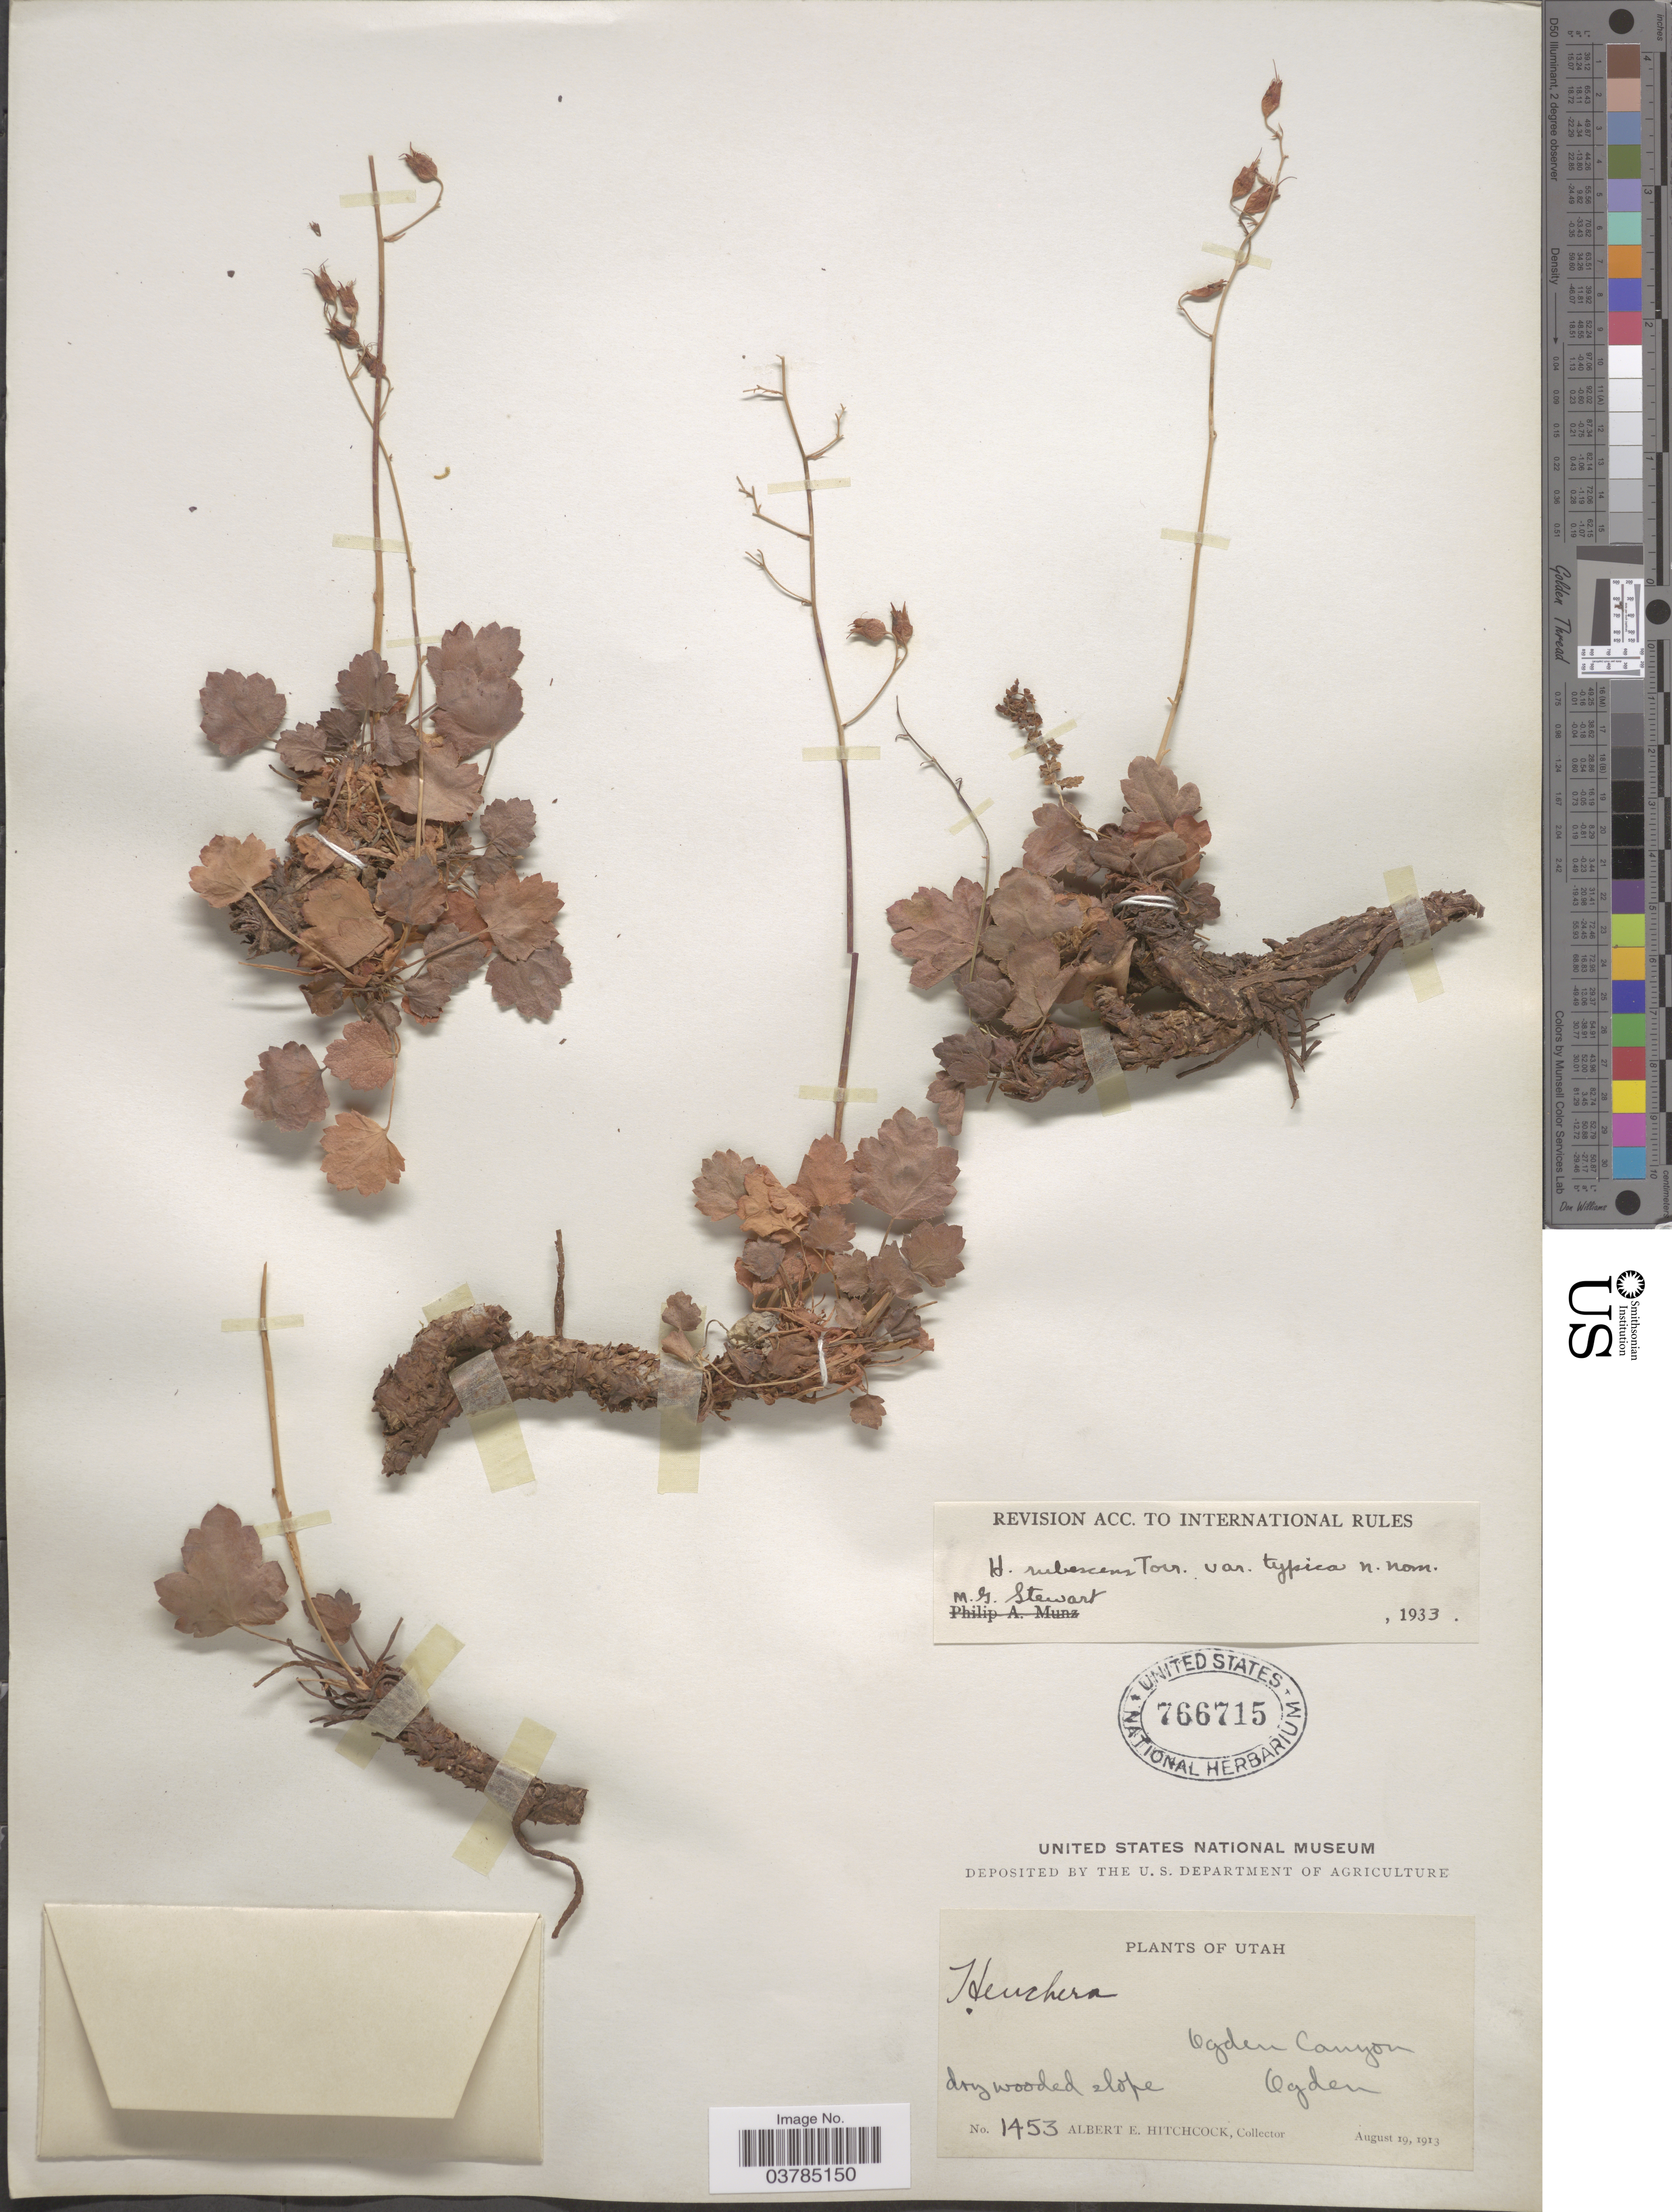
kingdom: Plantae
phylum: Tracheophyta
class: Magnoliopsida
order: Saxifragales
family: Saxifragaceae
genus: Heuchera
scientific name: Heuchera rubescens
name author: Torr.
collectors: A. Hitchcock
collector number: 1453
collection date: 1913-08-19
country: United States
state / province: Utah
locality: Ogden Canyon. Ogden.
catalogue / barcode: US 766715